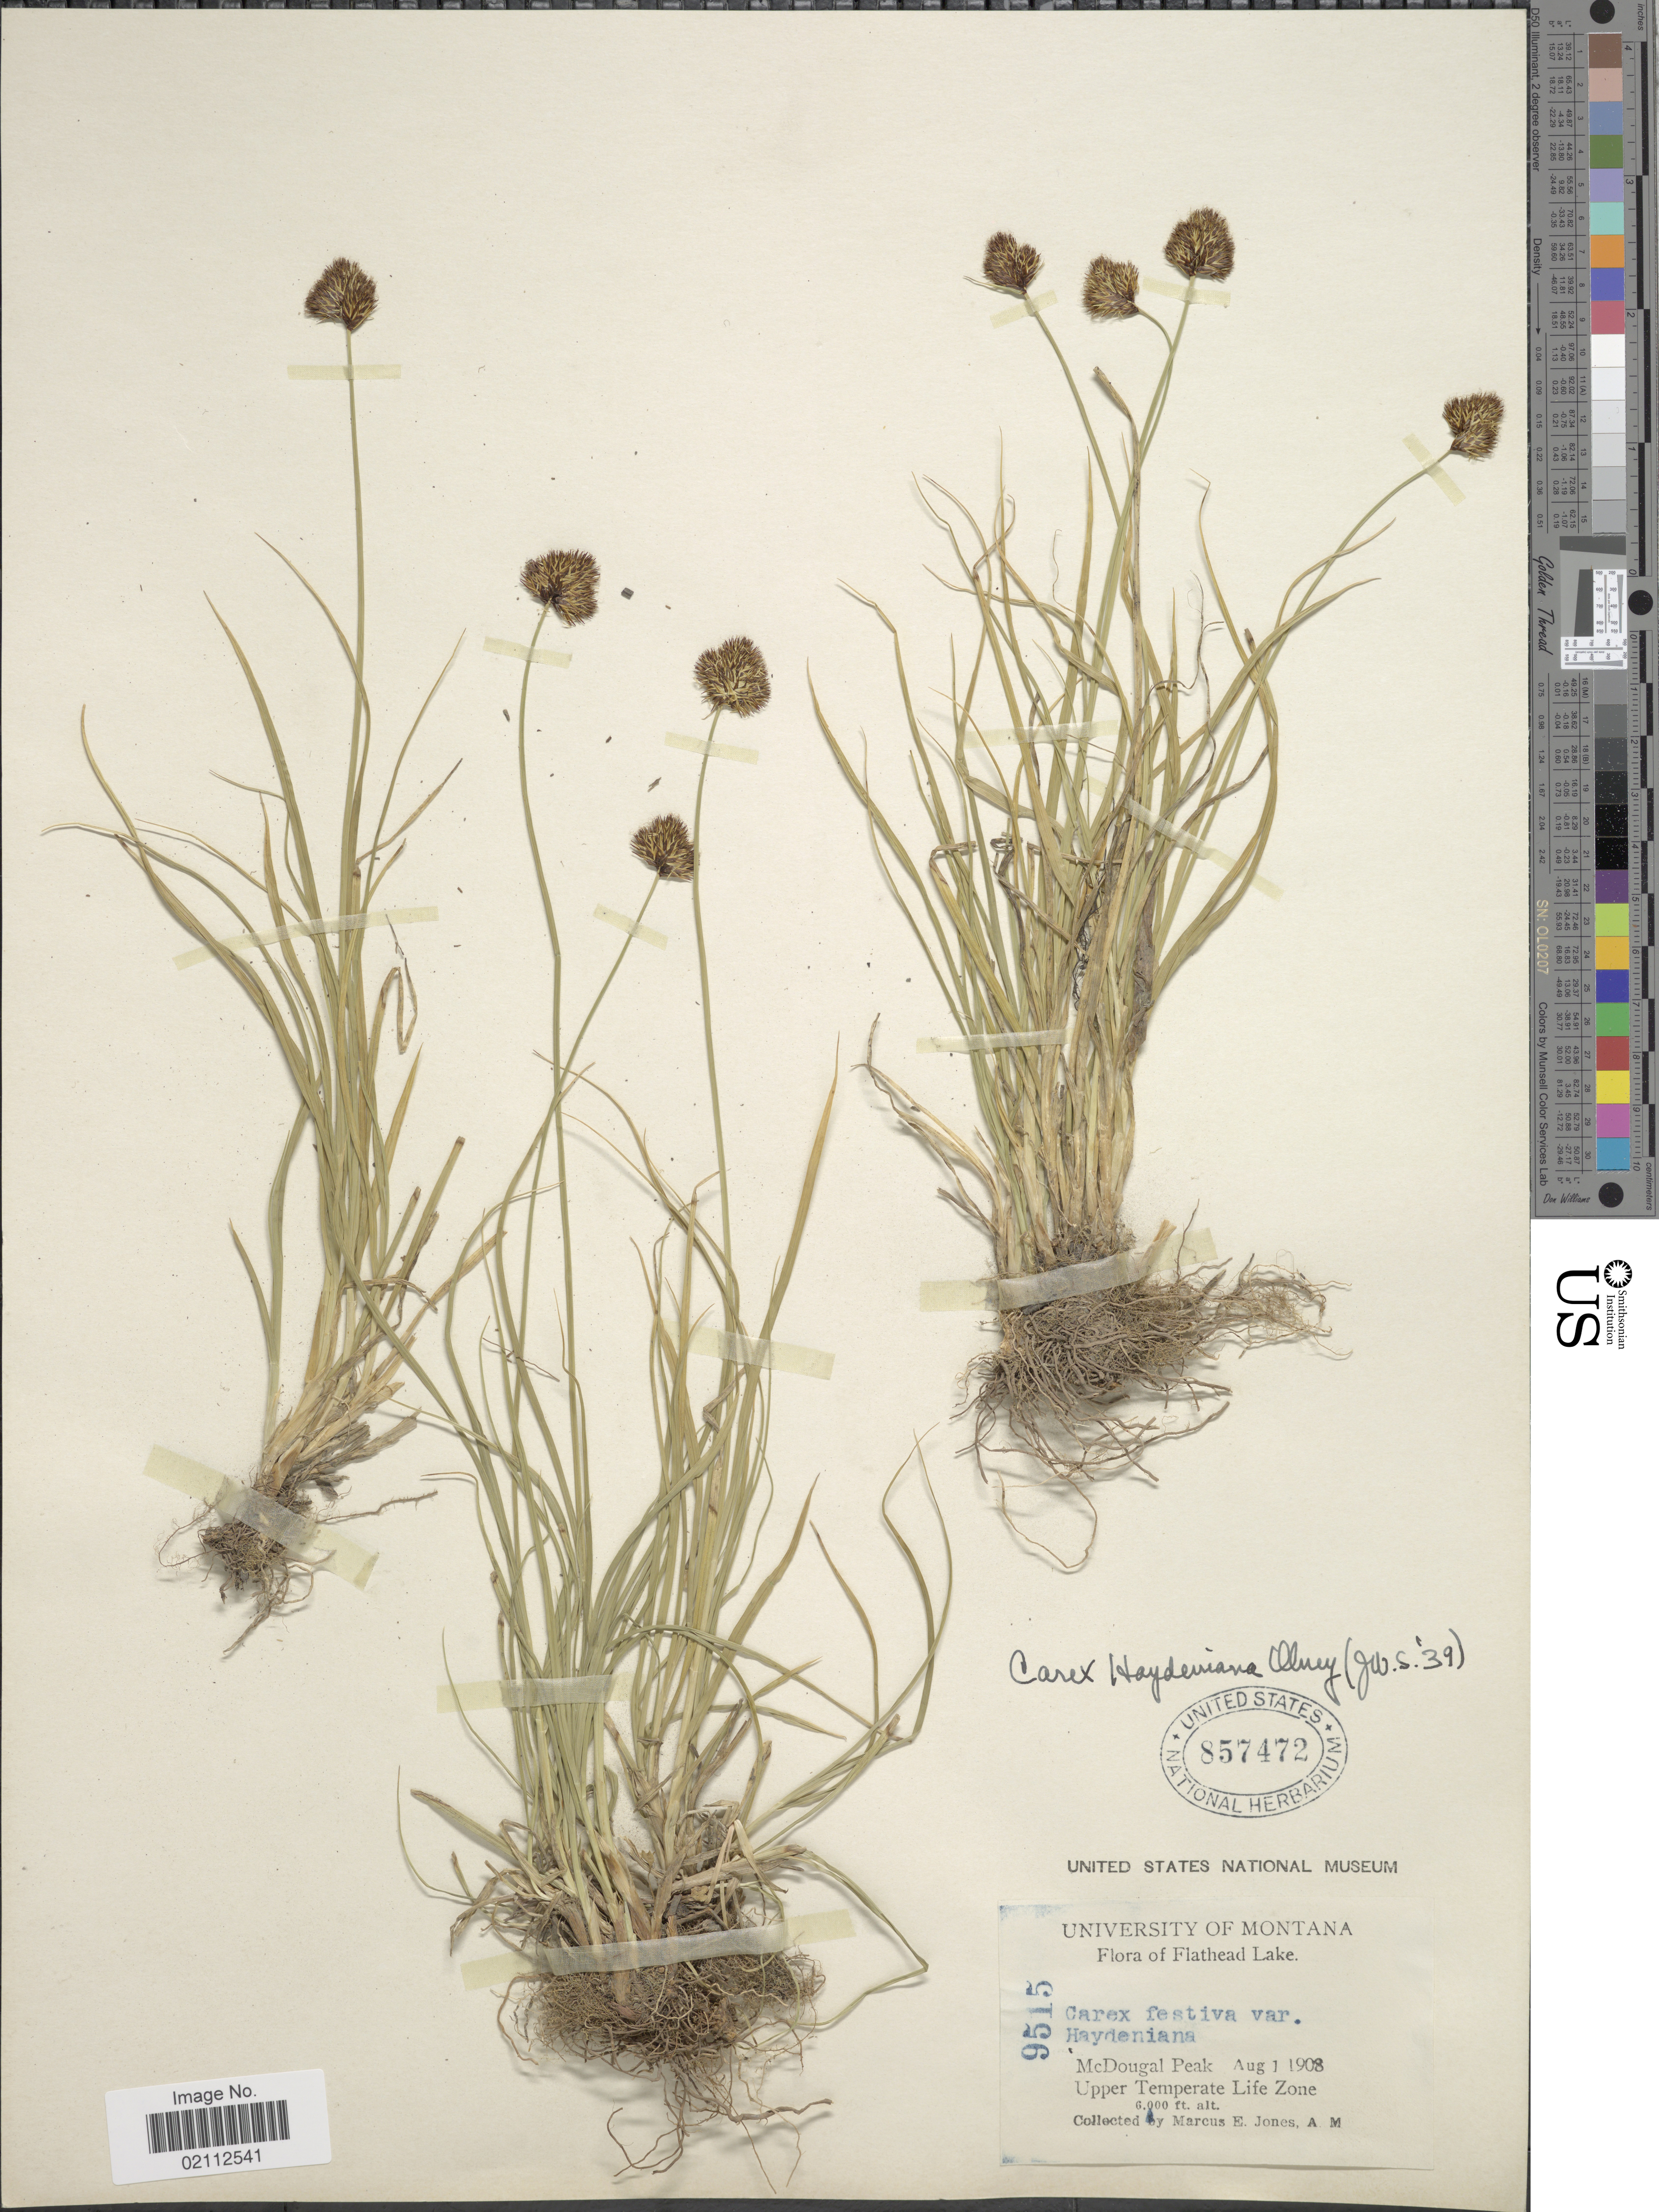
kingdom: Plantae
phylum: Tracheophyta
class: Liliopsida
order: Poales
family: Cyperaceae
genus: Carex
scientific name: Carex haydeniana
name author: Olney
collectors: M. E. Jones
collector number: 9515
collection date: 1908-08-01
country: United States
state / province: Montana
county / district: Lake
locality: Flathead Lake, McDougal Peak, Upper Temperate Life Zone.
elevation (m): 1829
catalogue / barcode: US 857472